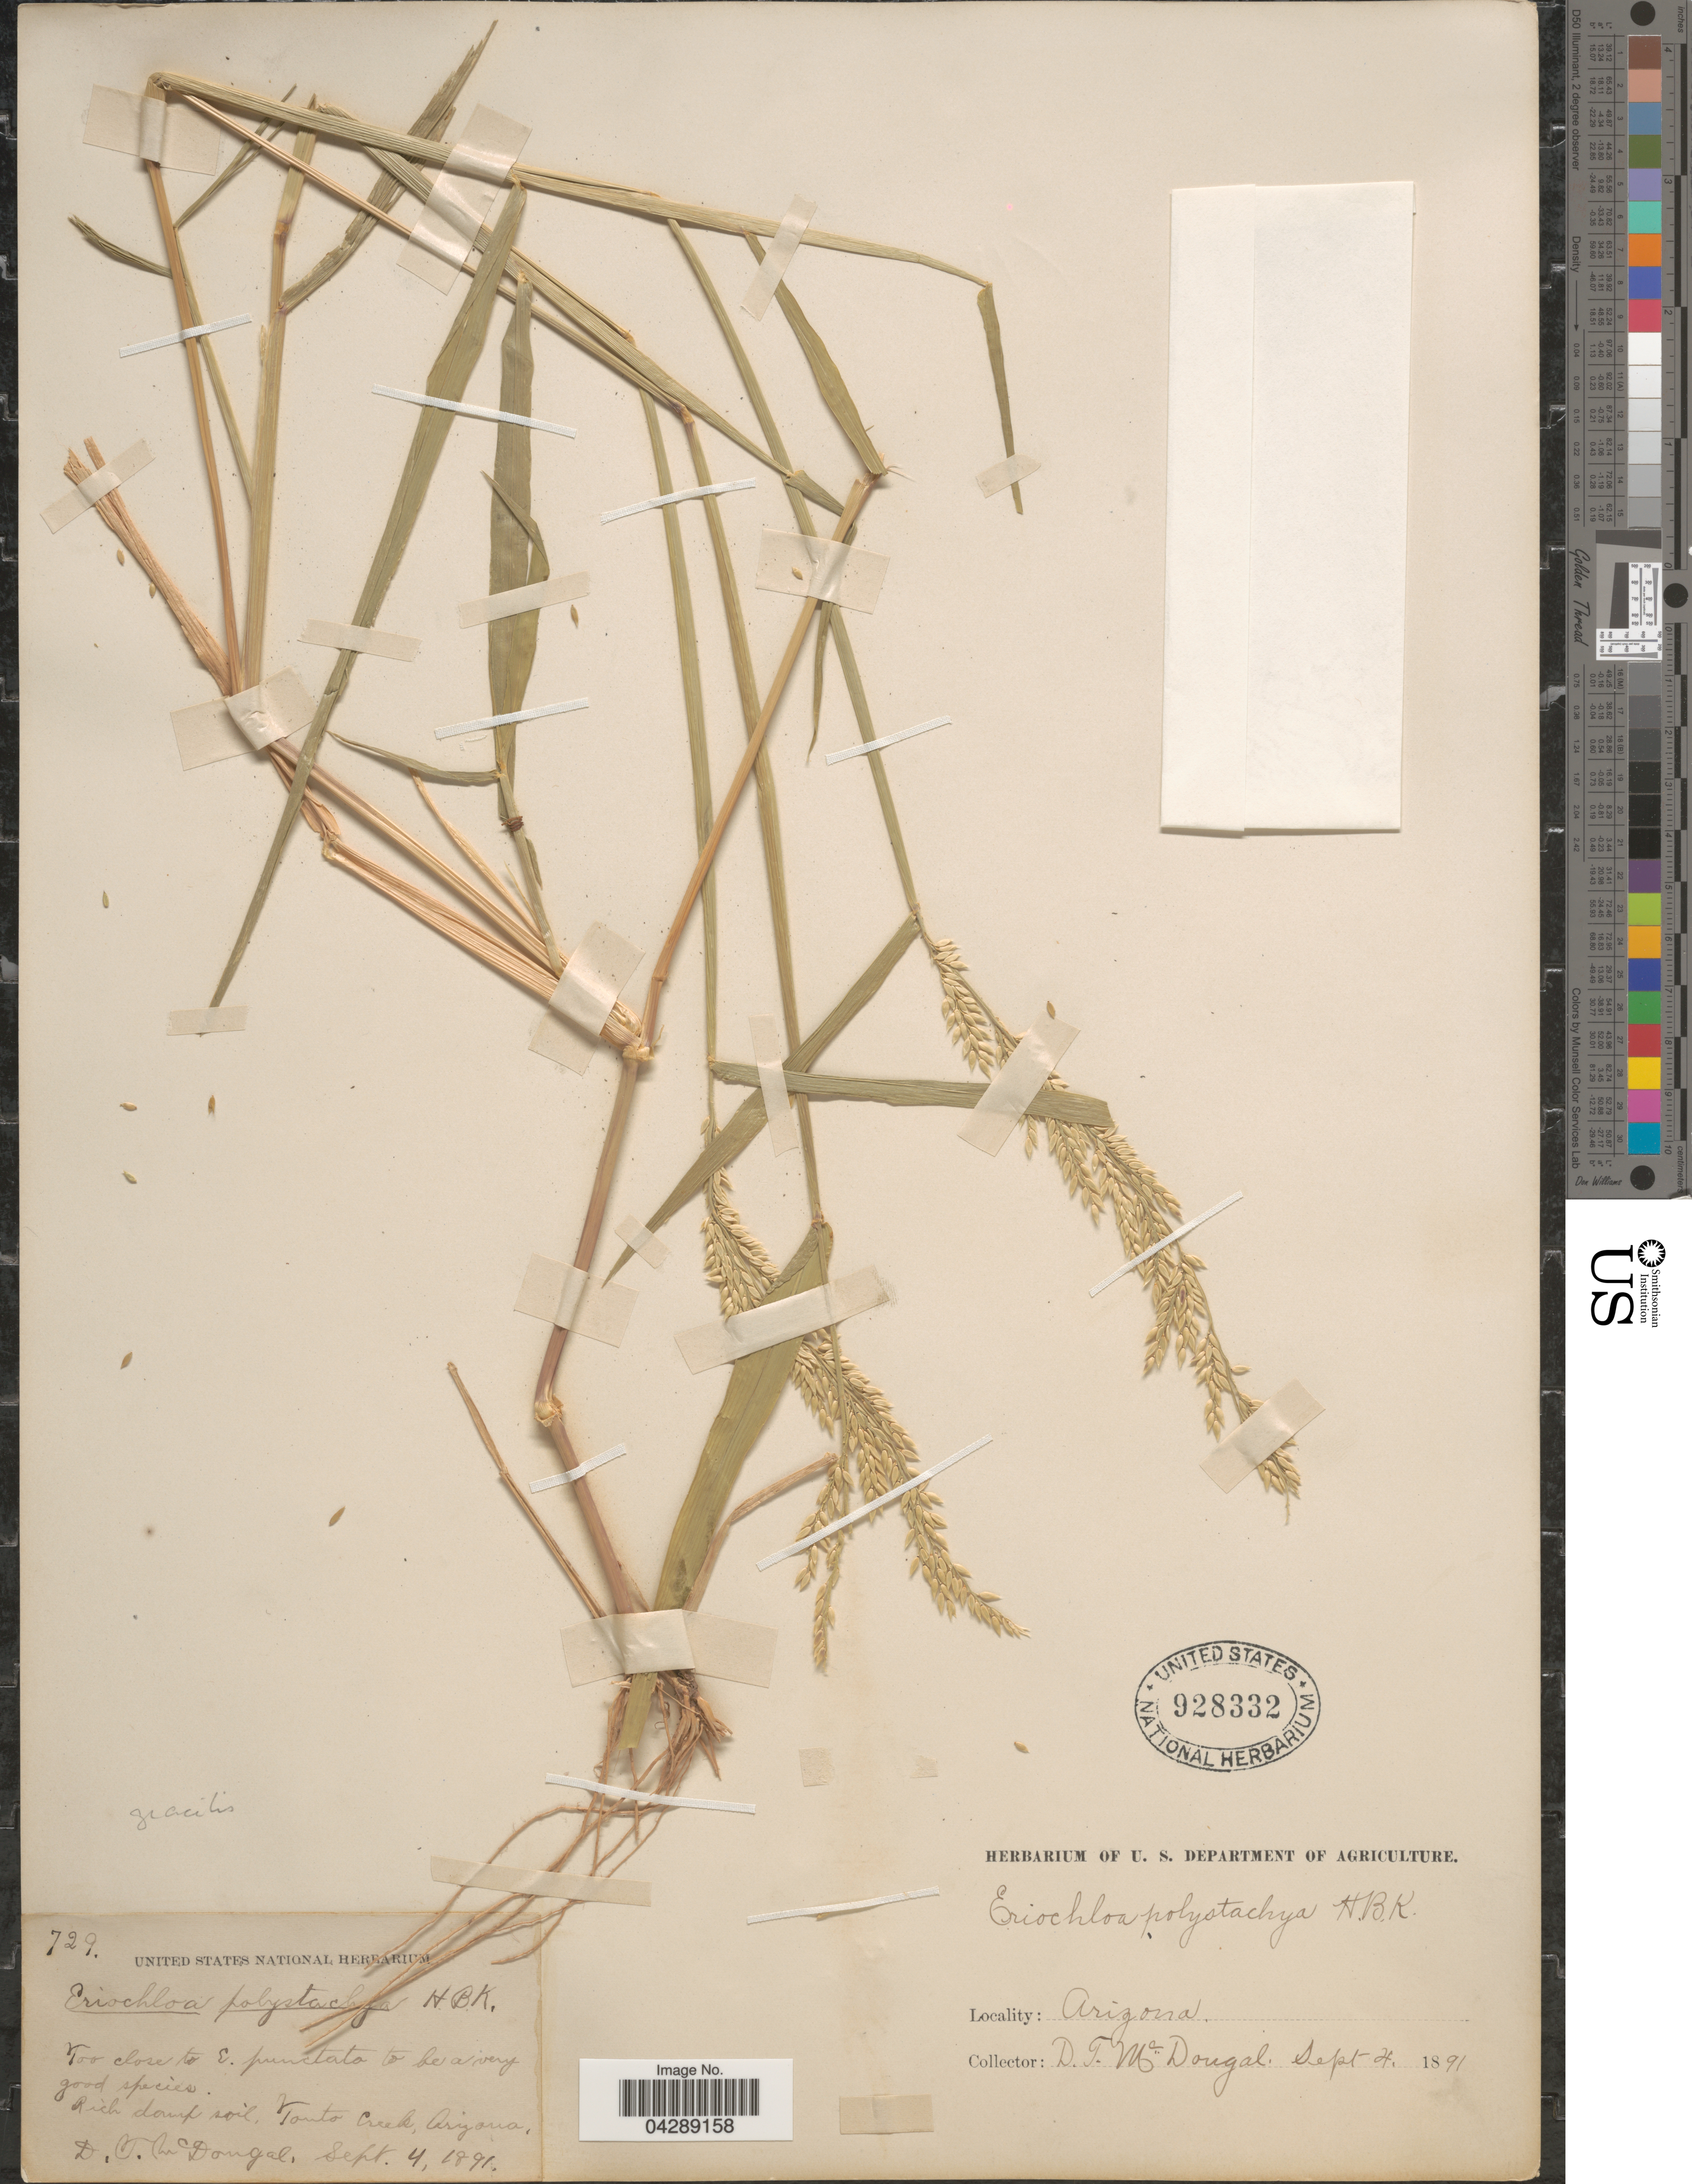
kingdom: Plantae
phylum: Tracheophyta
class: Liliopsida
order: Poales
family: Poaceae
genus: Eriochloa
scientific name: Eriochloa polystachya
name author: Kunth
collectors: D. McDougal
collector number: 729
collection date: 1891-09-04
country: United States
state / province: Arizona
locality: Rich damp soil. Tonto Creek.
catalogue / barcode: US 928332